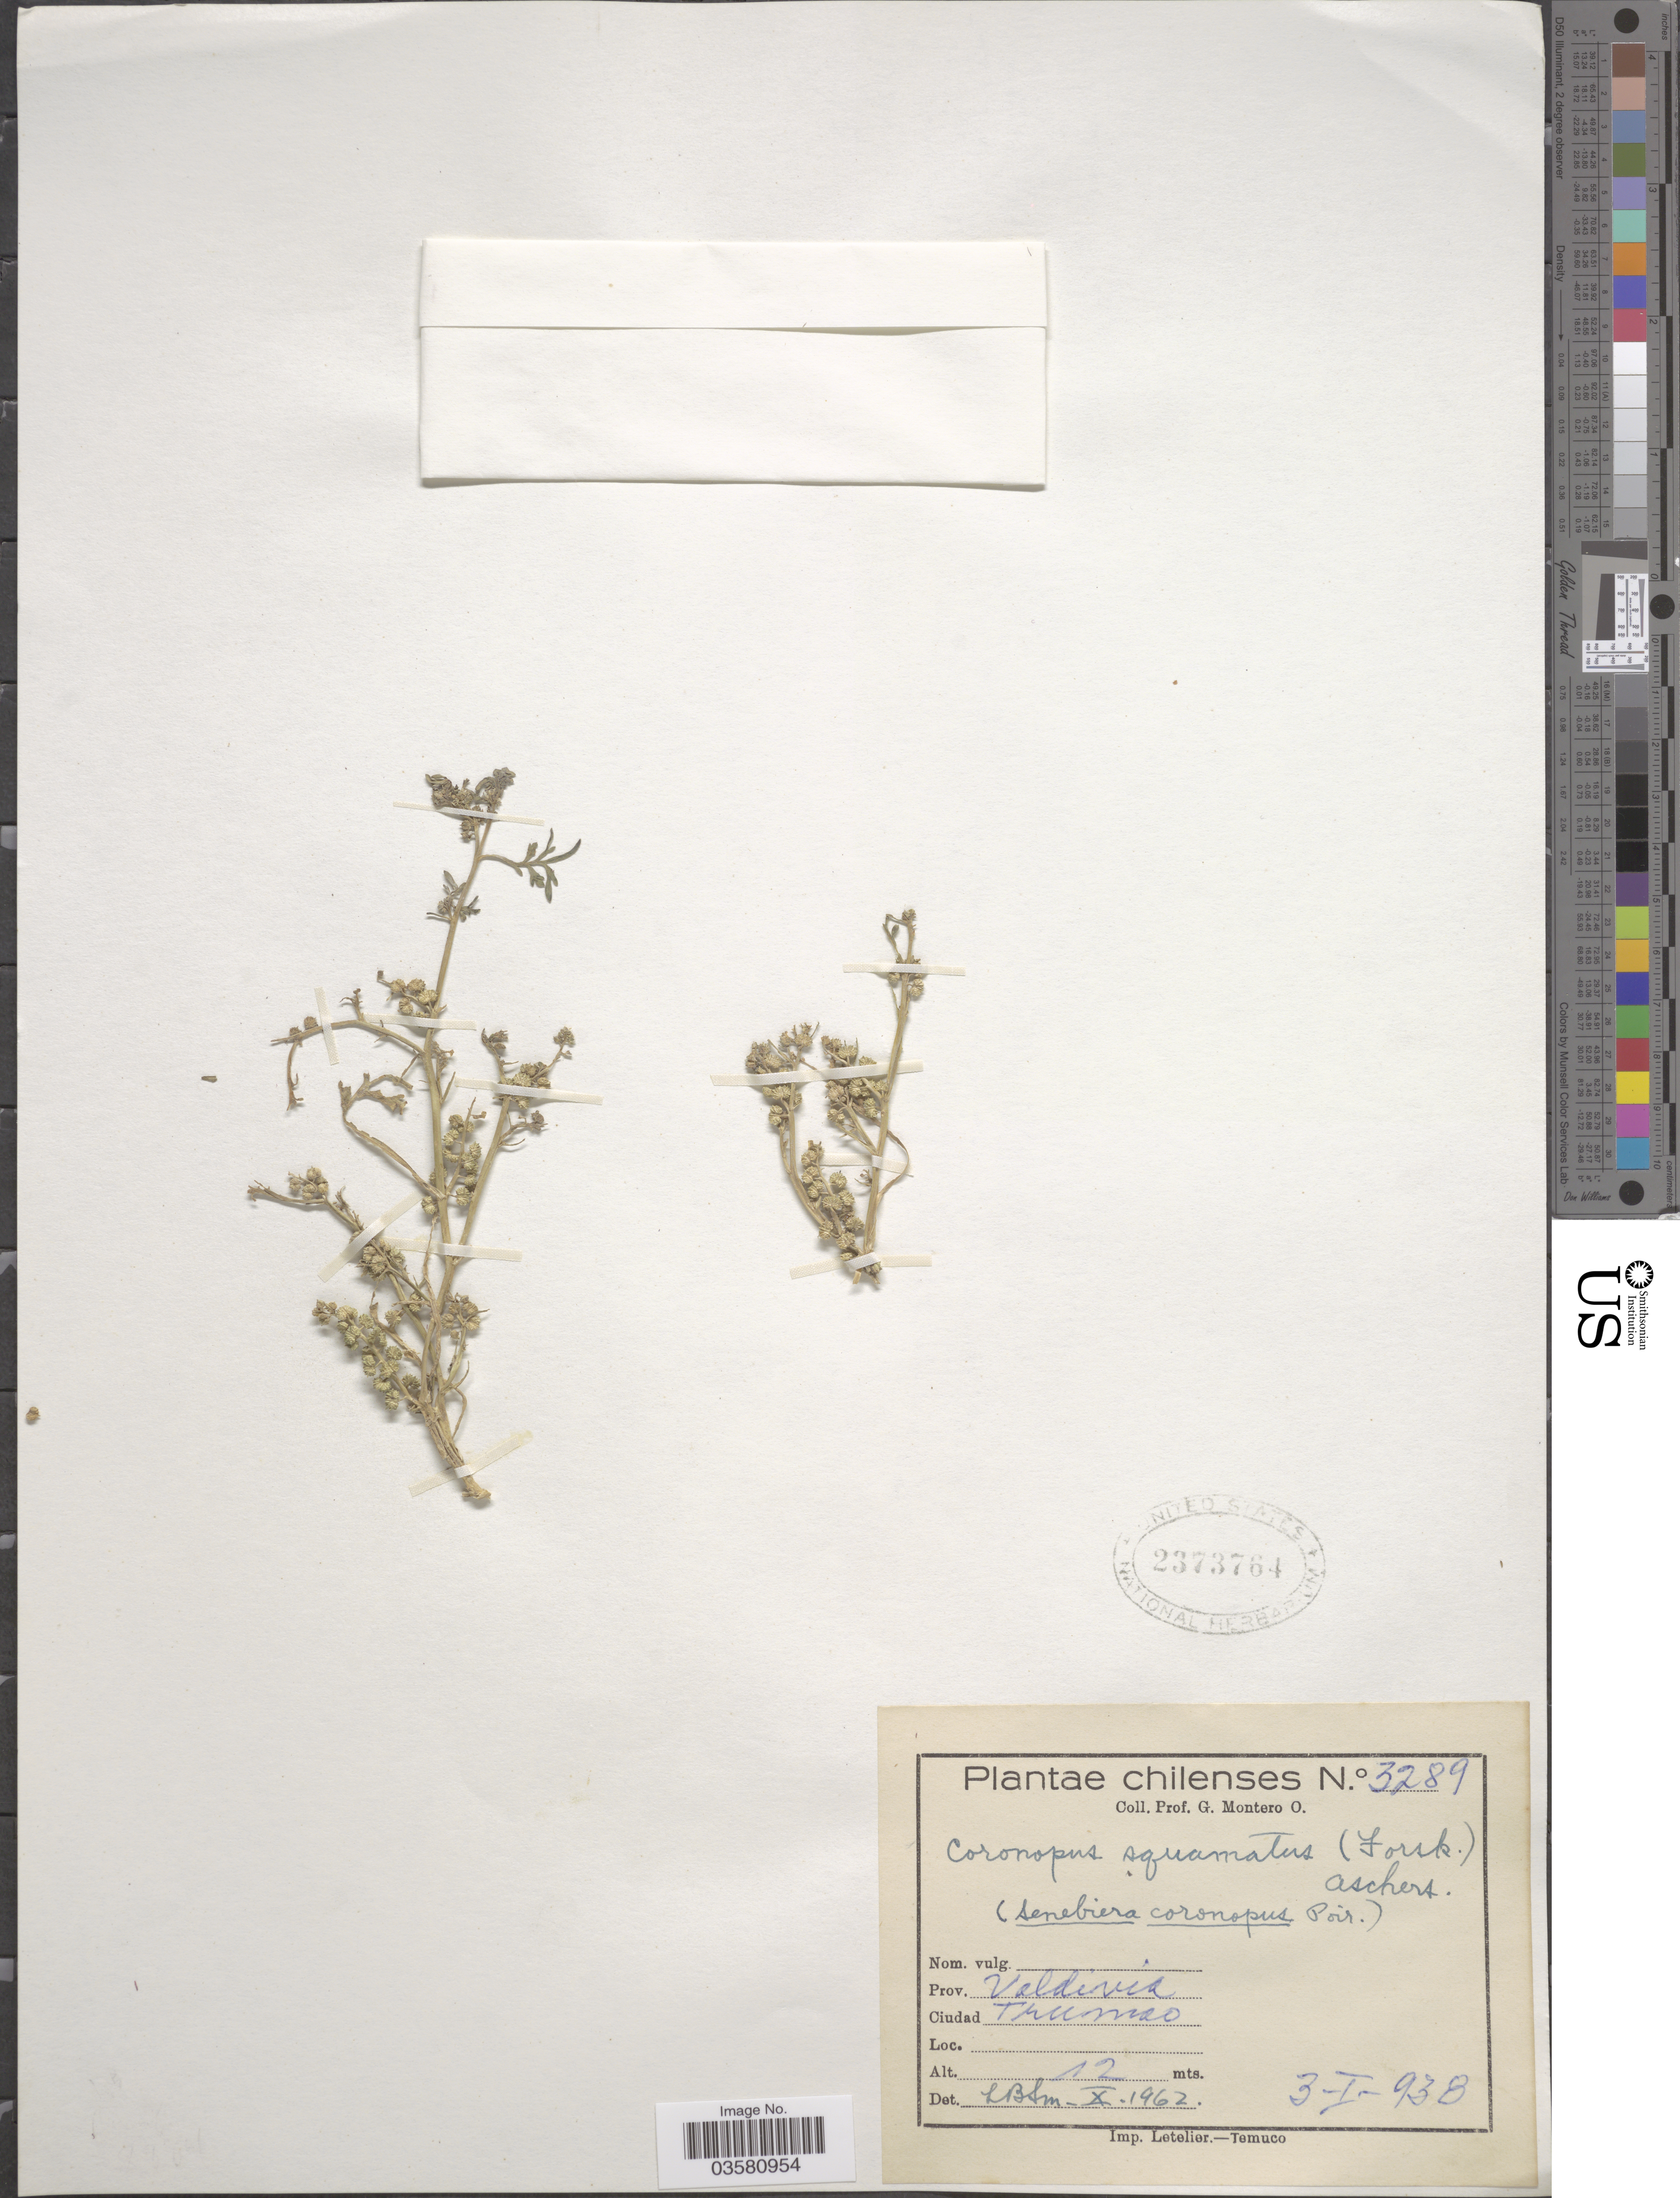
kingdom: Plantae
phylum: Tracheophyta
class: Magnoliopsida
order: Brassicales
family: Brassicaceae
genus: Lepidium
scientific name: Lepidium coronopus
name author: (L.) Al-Shehbaz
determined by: Strong, M. T., (US), Smithsonian Institution - National Museum of Natural History (UNITED STATES)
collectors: G. Montero O.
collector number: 3289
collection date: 1938-01-03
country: Chile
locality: Prov. Valdivia. Ciudad Trumao.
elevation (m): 12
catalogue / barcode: US 2373764